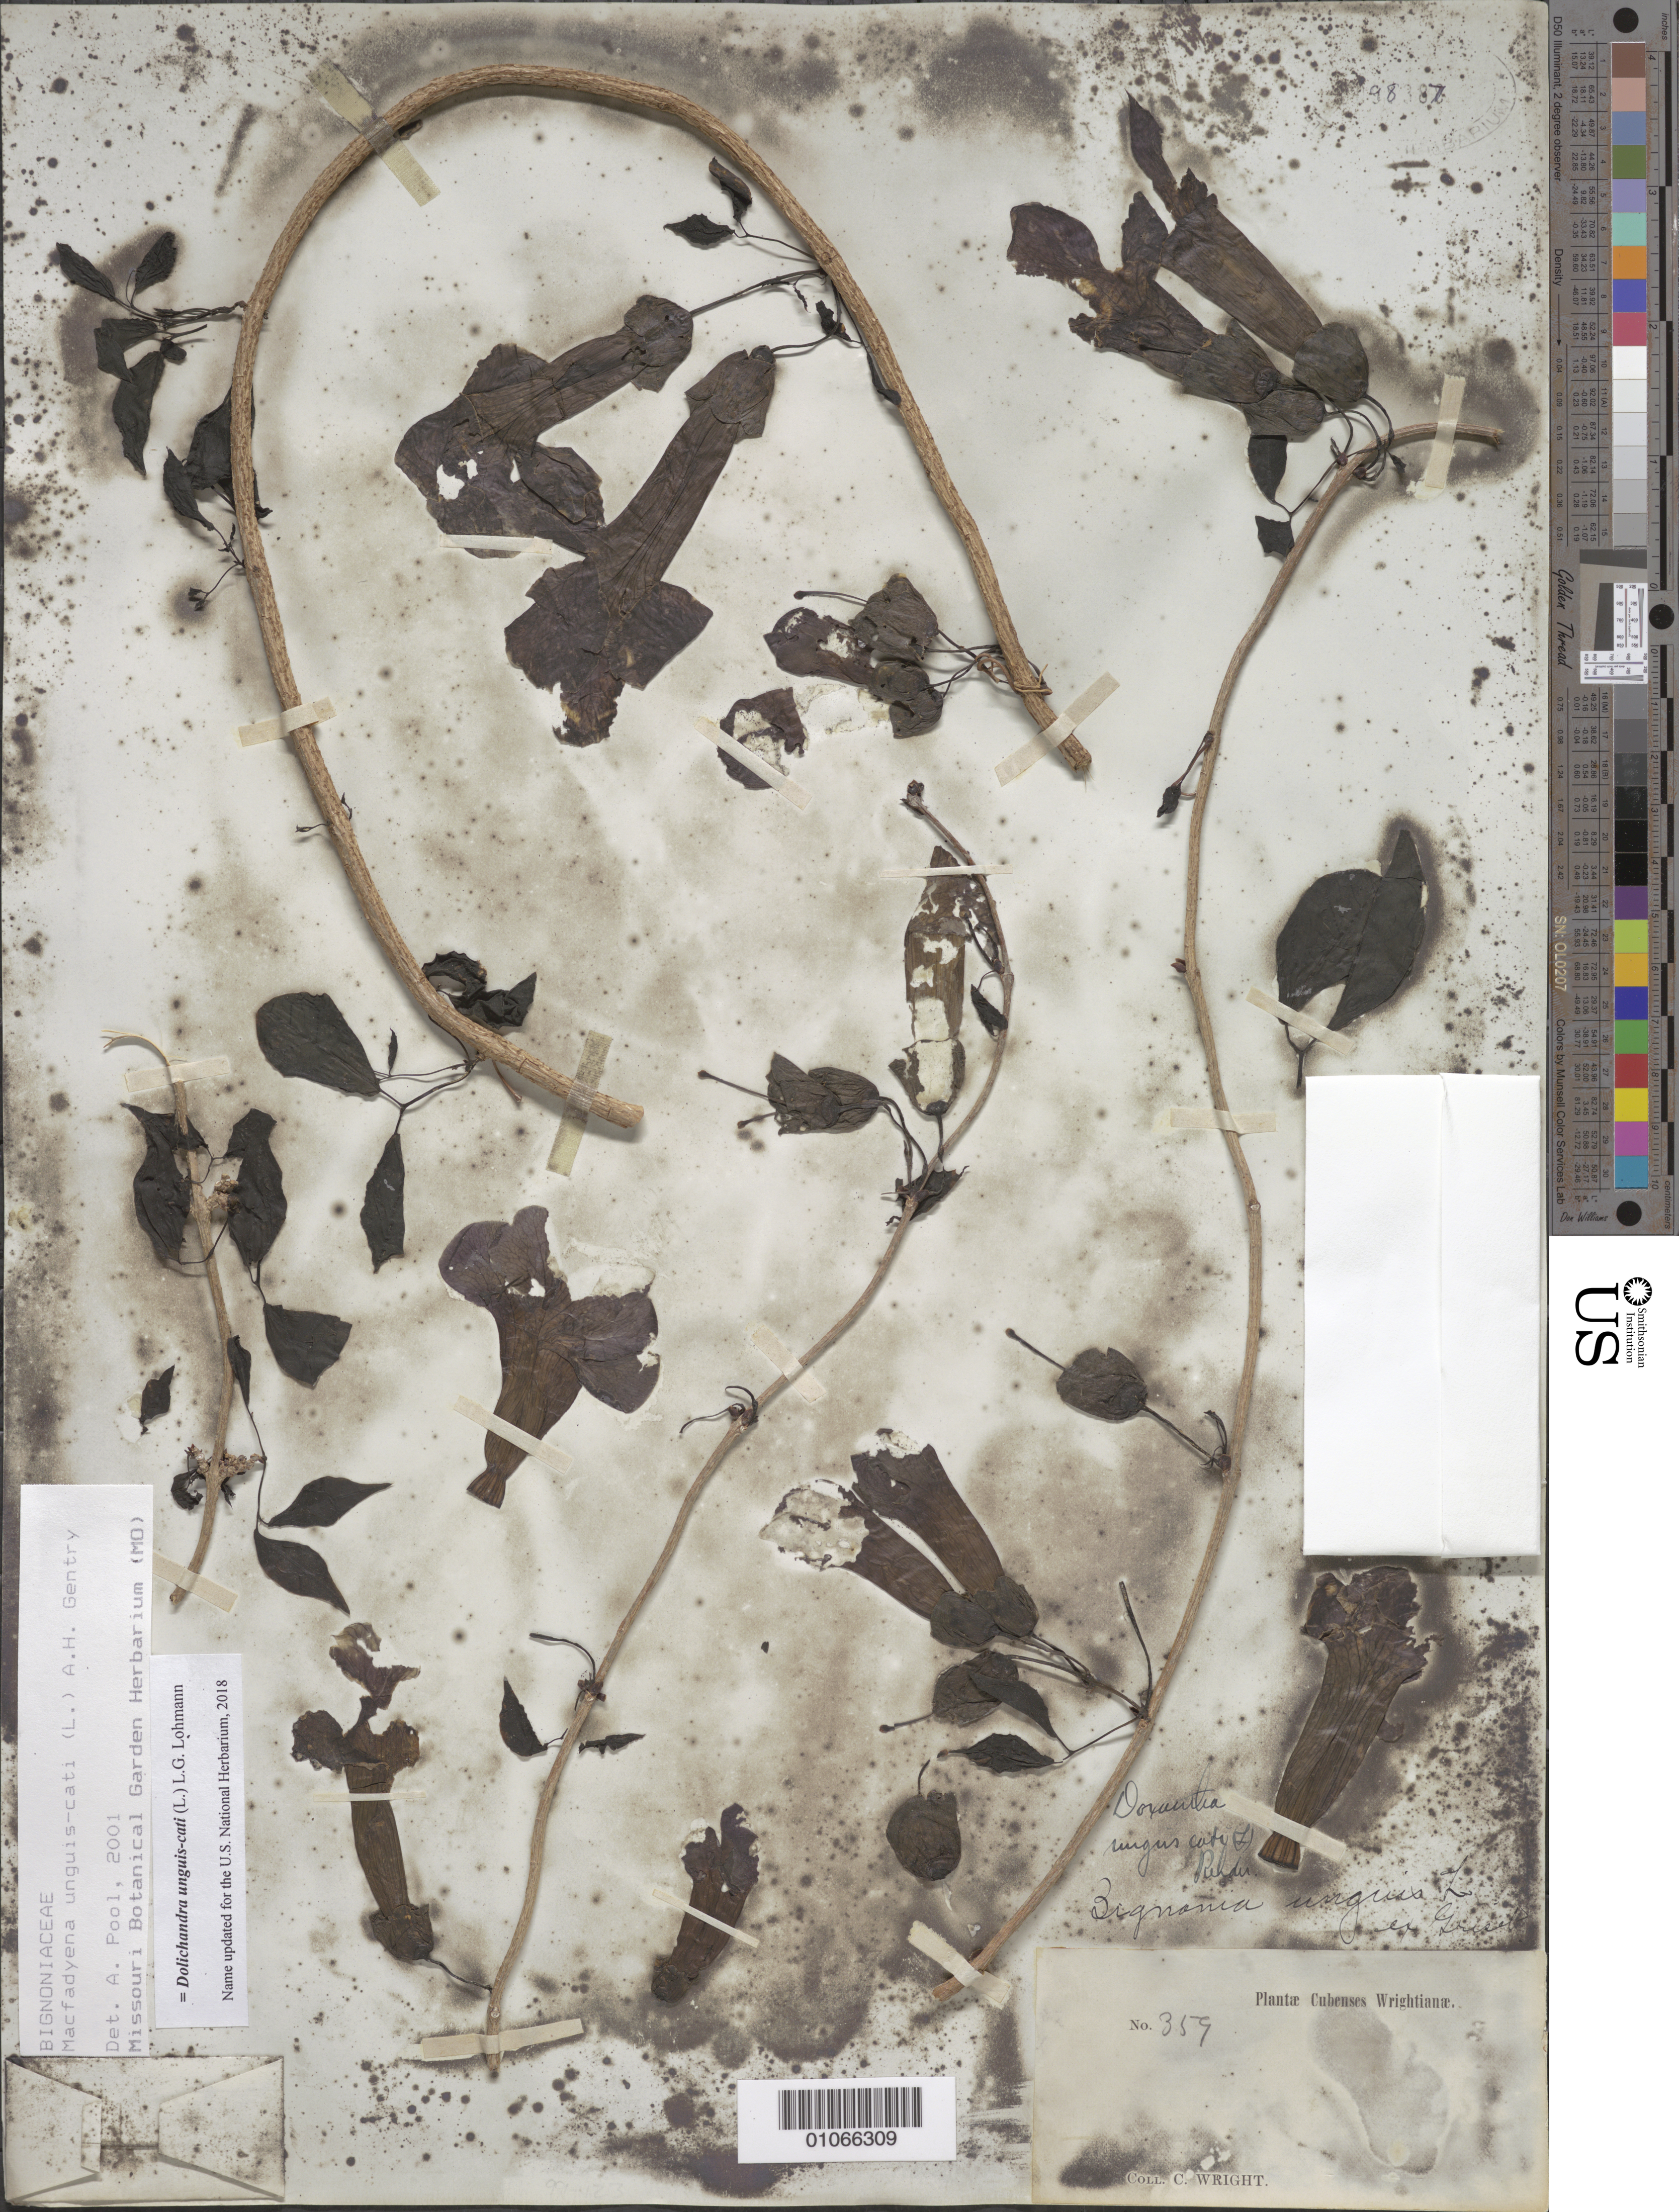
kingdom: Plantae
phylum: Tracheophyta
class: Magnoliopsida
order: Lamiales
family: Bignoniaceae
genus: Dolichandra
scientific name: Dolichandra unguis-cati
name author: (L.) L.G. Lohmann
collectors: C. Wright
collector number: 359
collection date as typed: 1800 to 1899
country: Cuba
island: Cuba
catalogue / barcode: US 98387